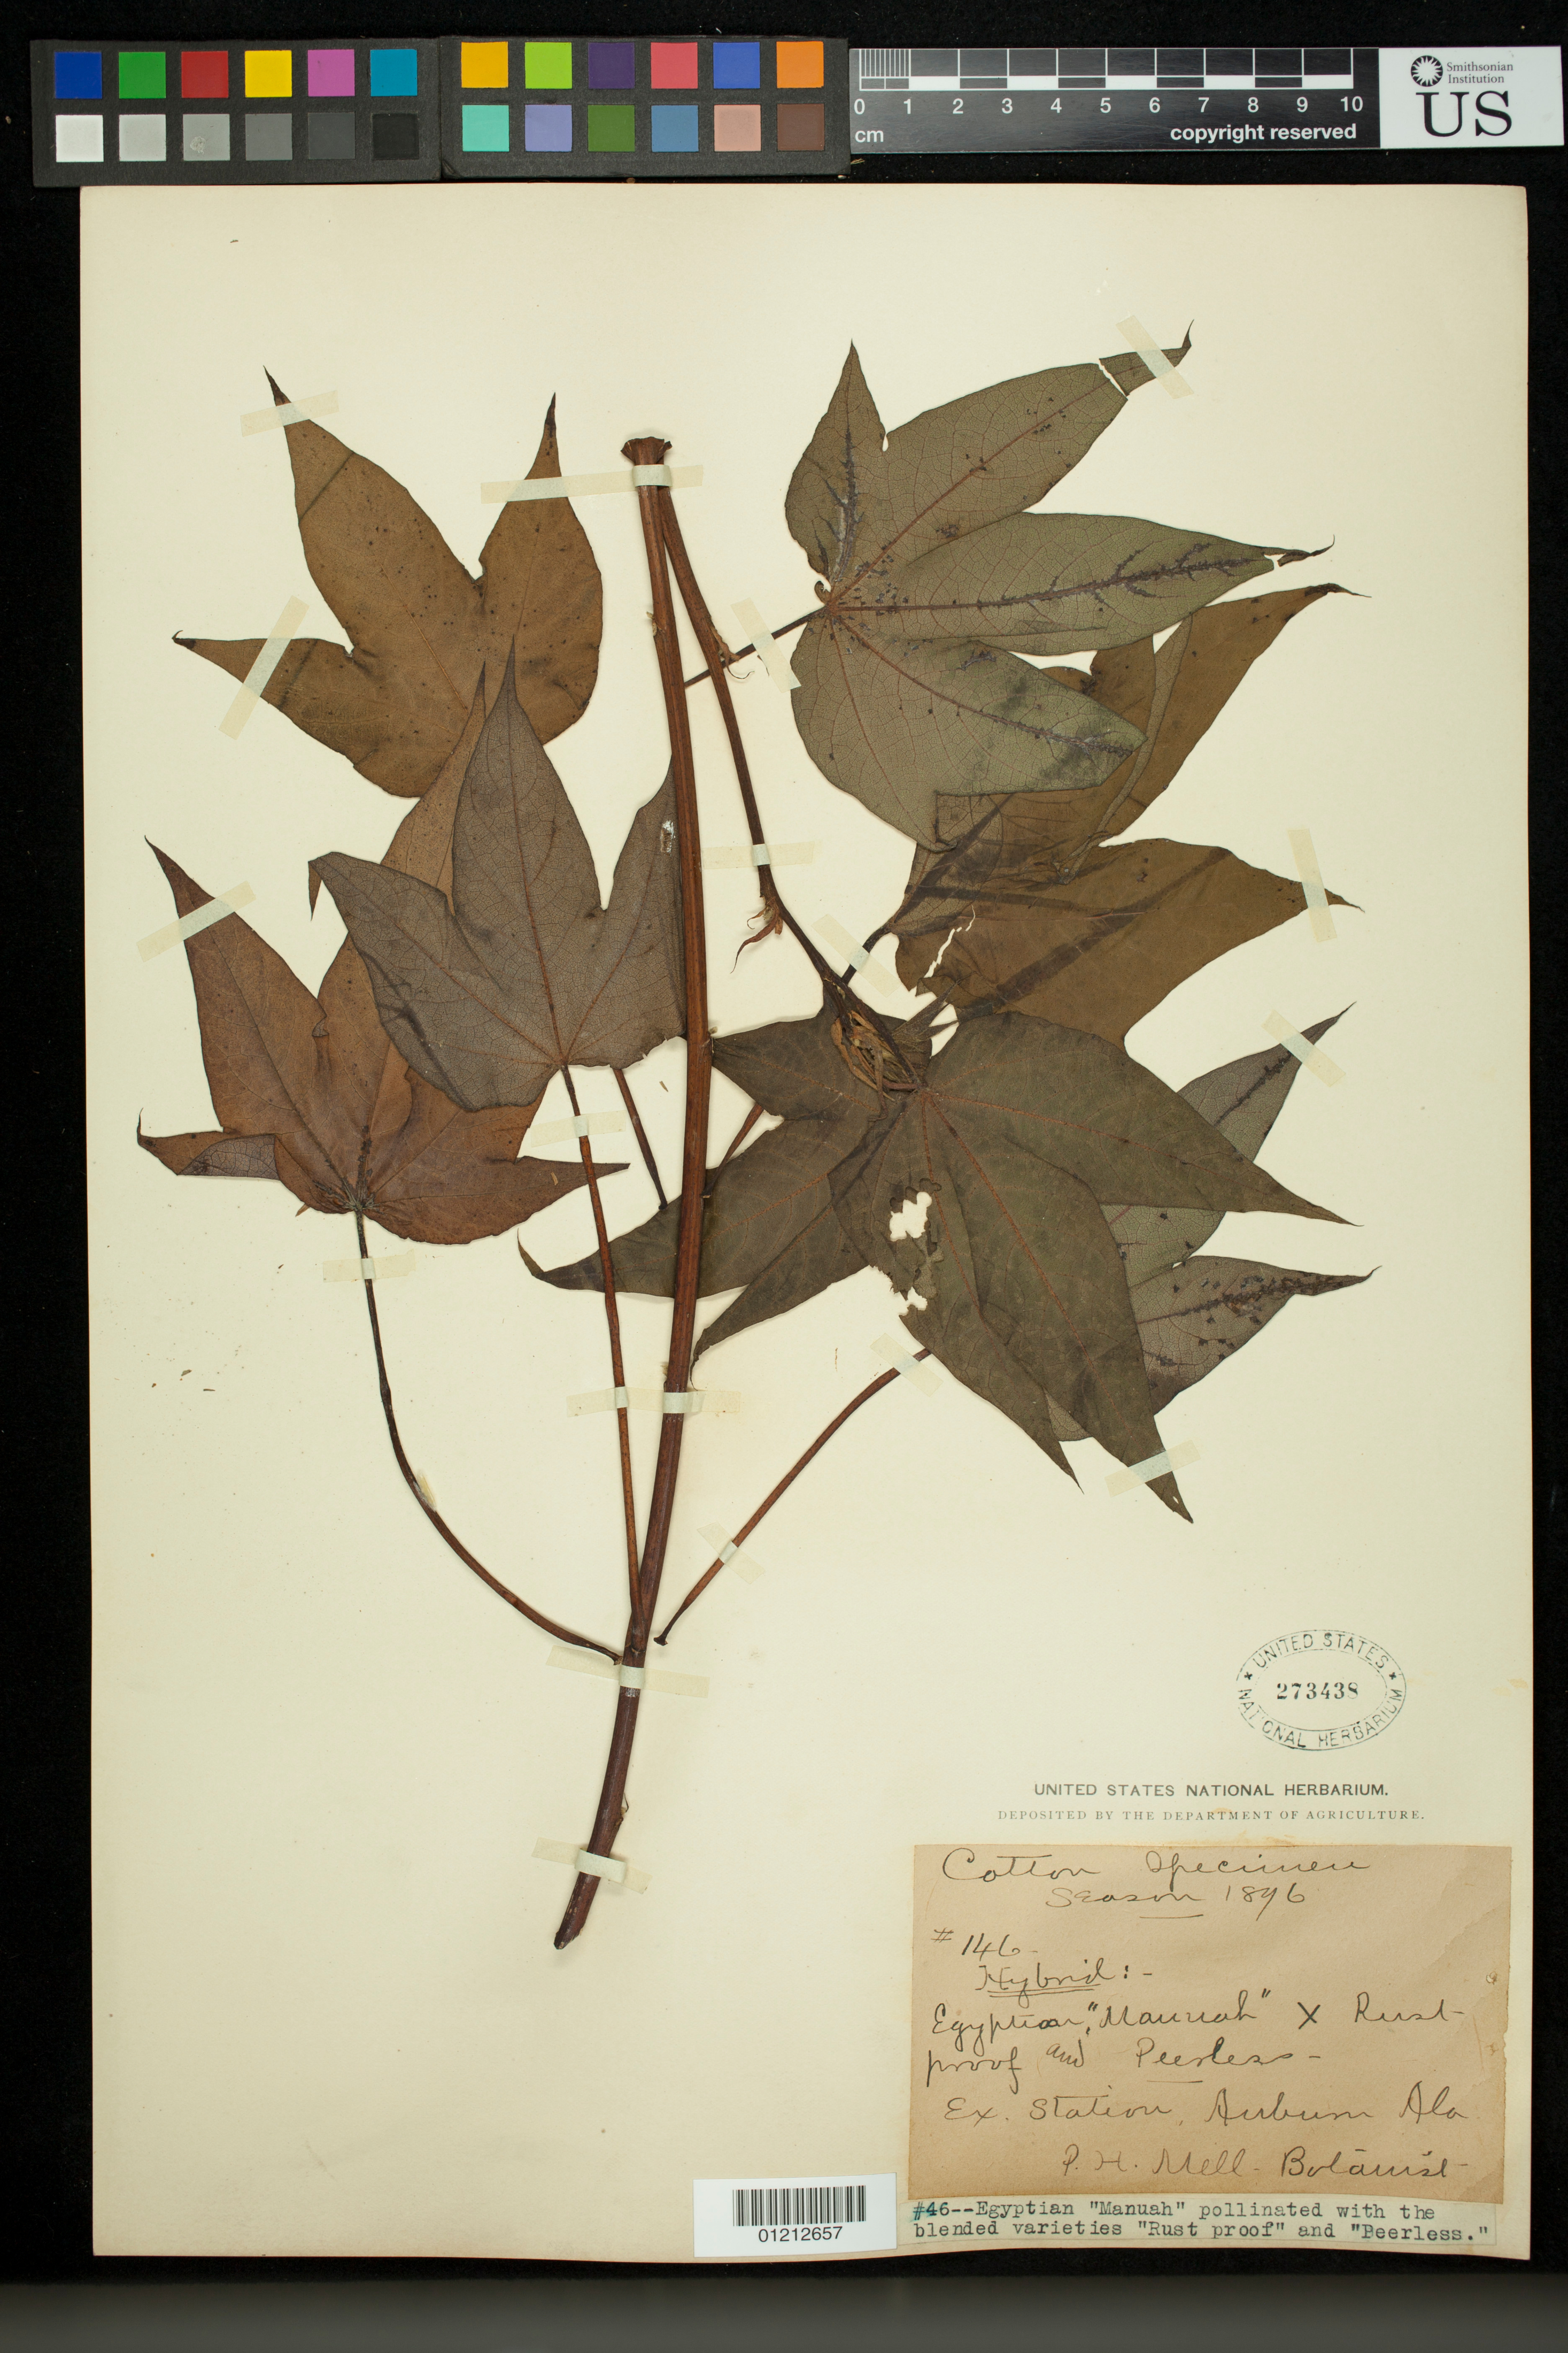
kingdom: Plantae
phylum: Tracheophyta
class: Magnoliopsida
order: Malvales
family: Malvaceae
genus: Gossypium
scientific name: Gossypium barbadense x G. hirsutum L.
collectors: P. H. Mell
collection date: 1896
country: United States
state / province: Alabama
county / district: Lee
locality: Experimental Station, Auburn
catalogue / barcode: US 273438